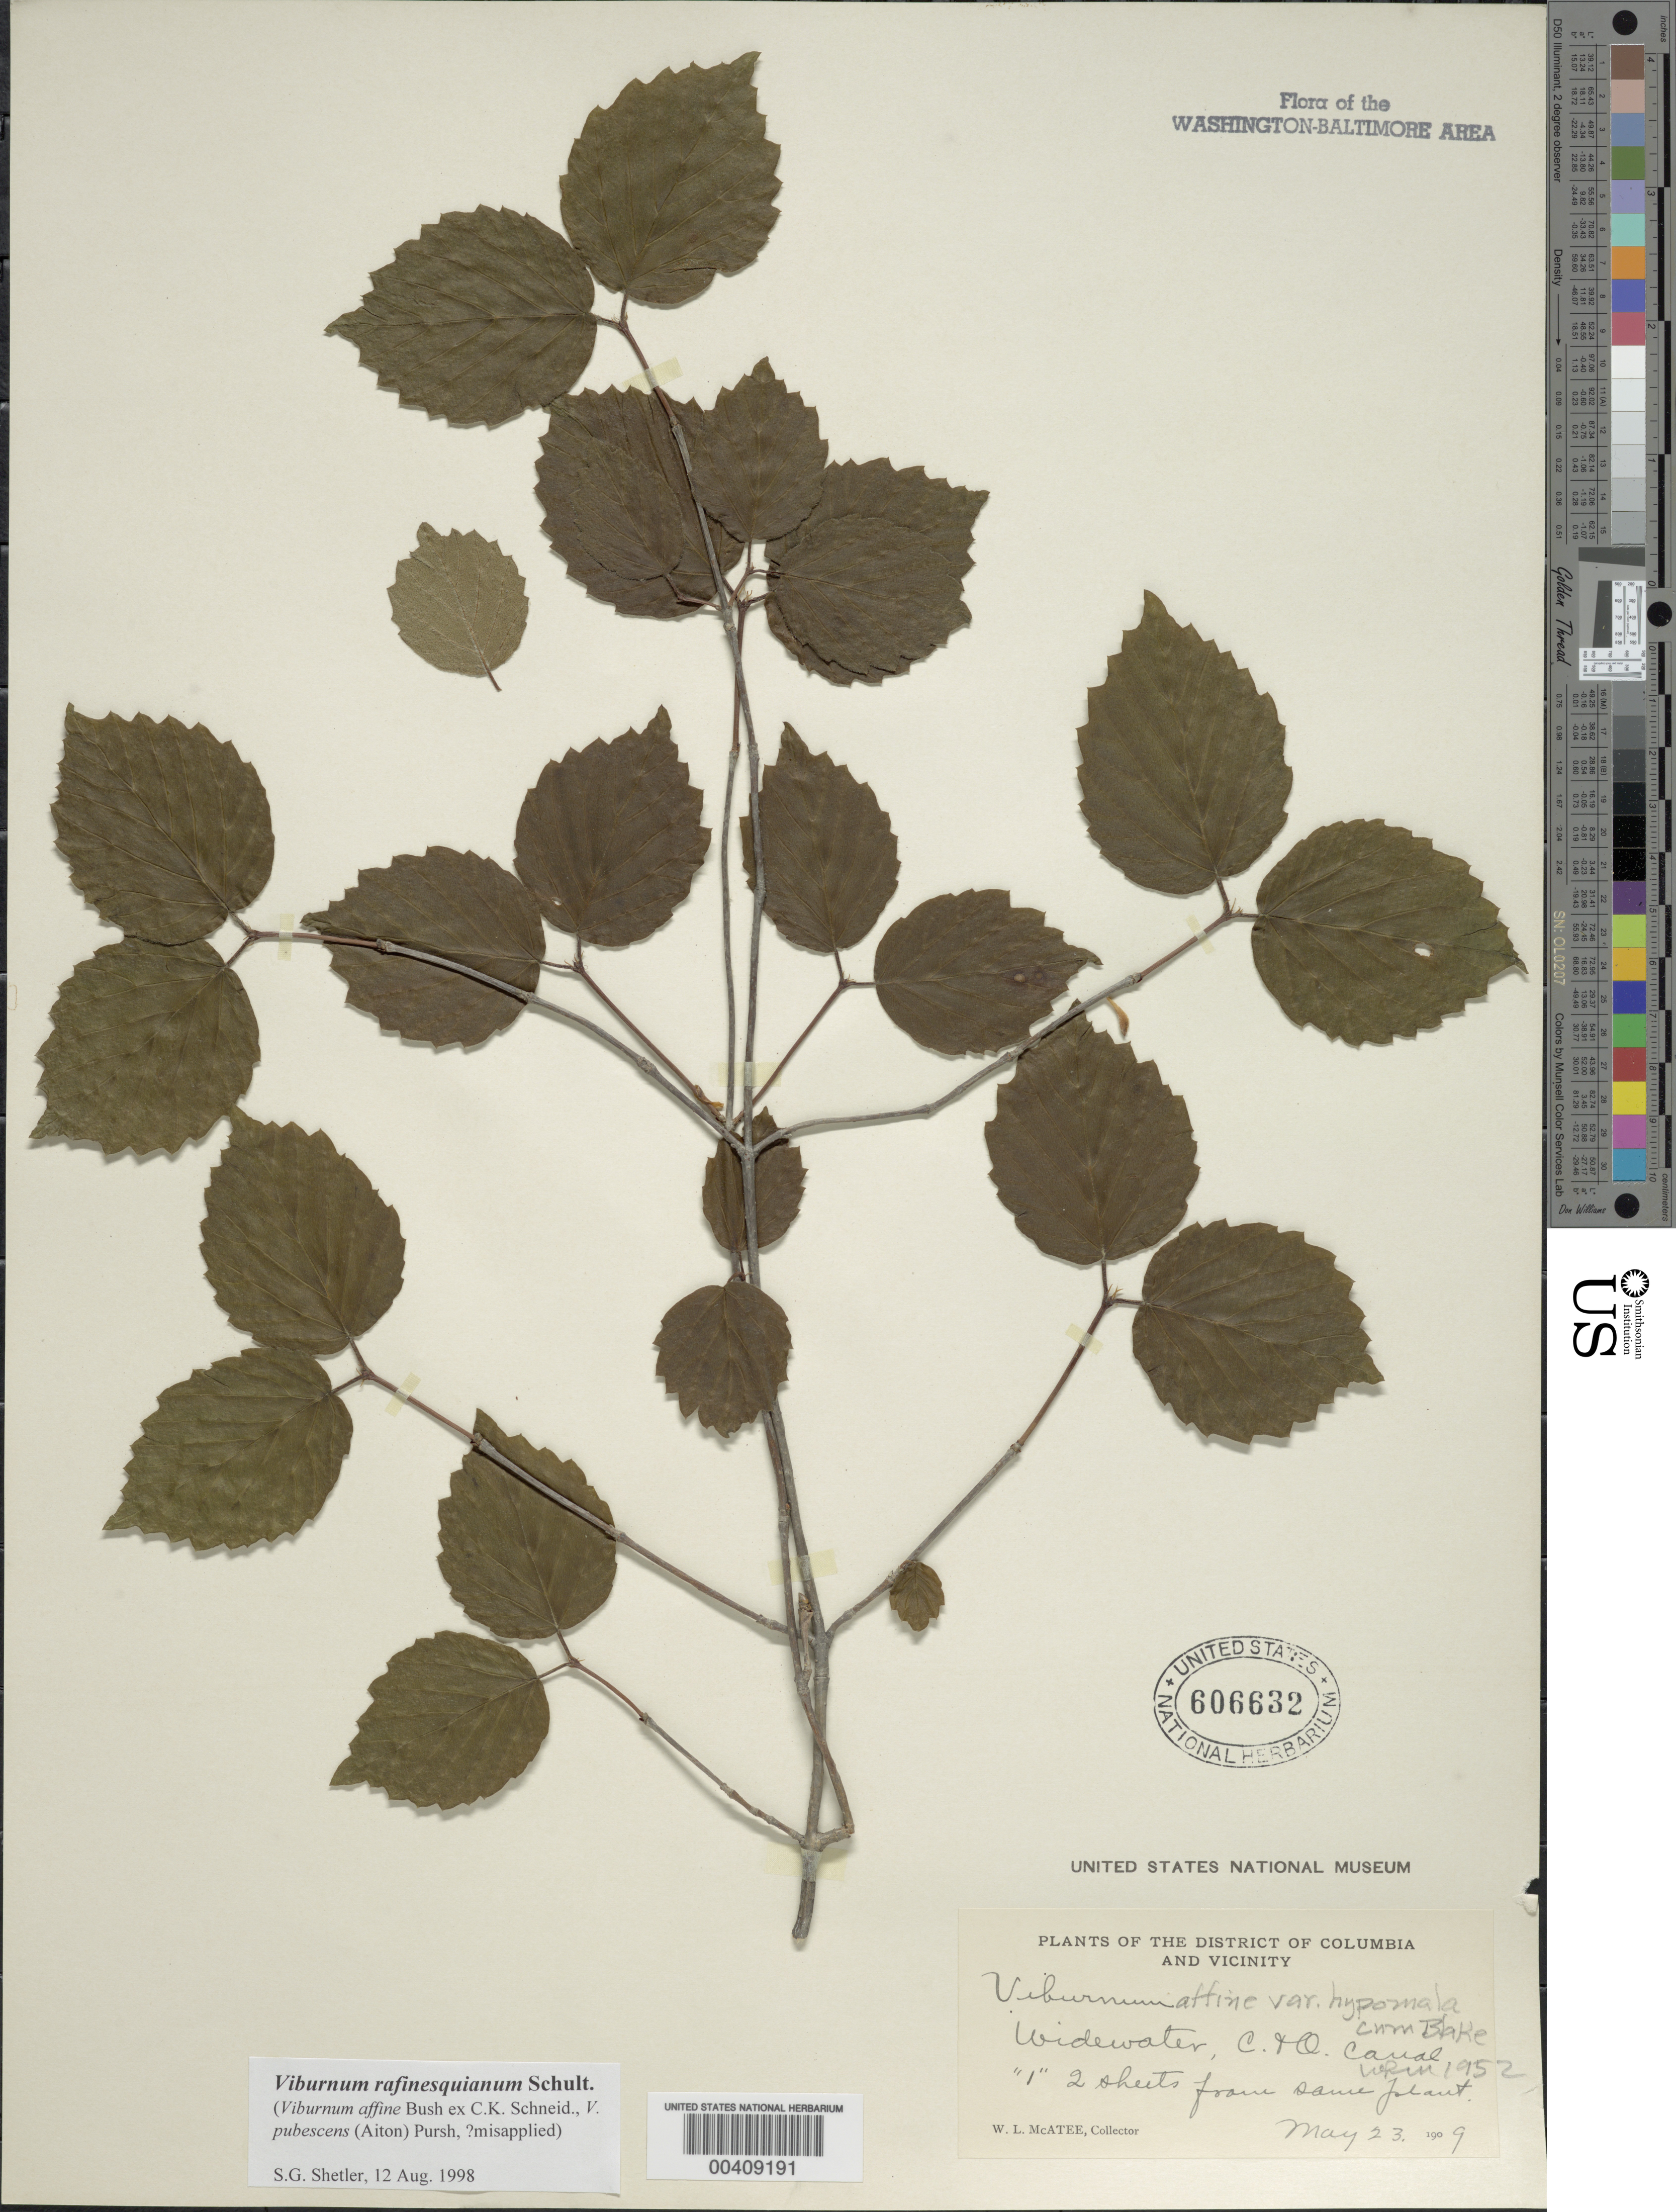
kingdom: Plantae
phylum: Tracheophyta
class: Magnoliopsida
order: Dipsacales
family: Viburnaceae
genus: Viburnum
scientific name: Viburnum rafinesqueanum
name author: Schult.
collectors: W. McAtee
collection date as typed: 23 May 1909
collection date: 1909-05-23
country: United States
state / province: Maryland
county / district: Montgomery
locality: Widewater, C. & O. Canal C. & O. Canal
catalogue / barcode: US 606632